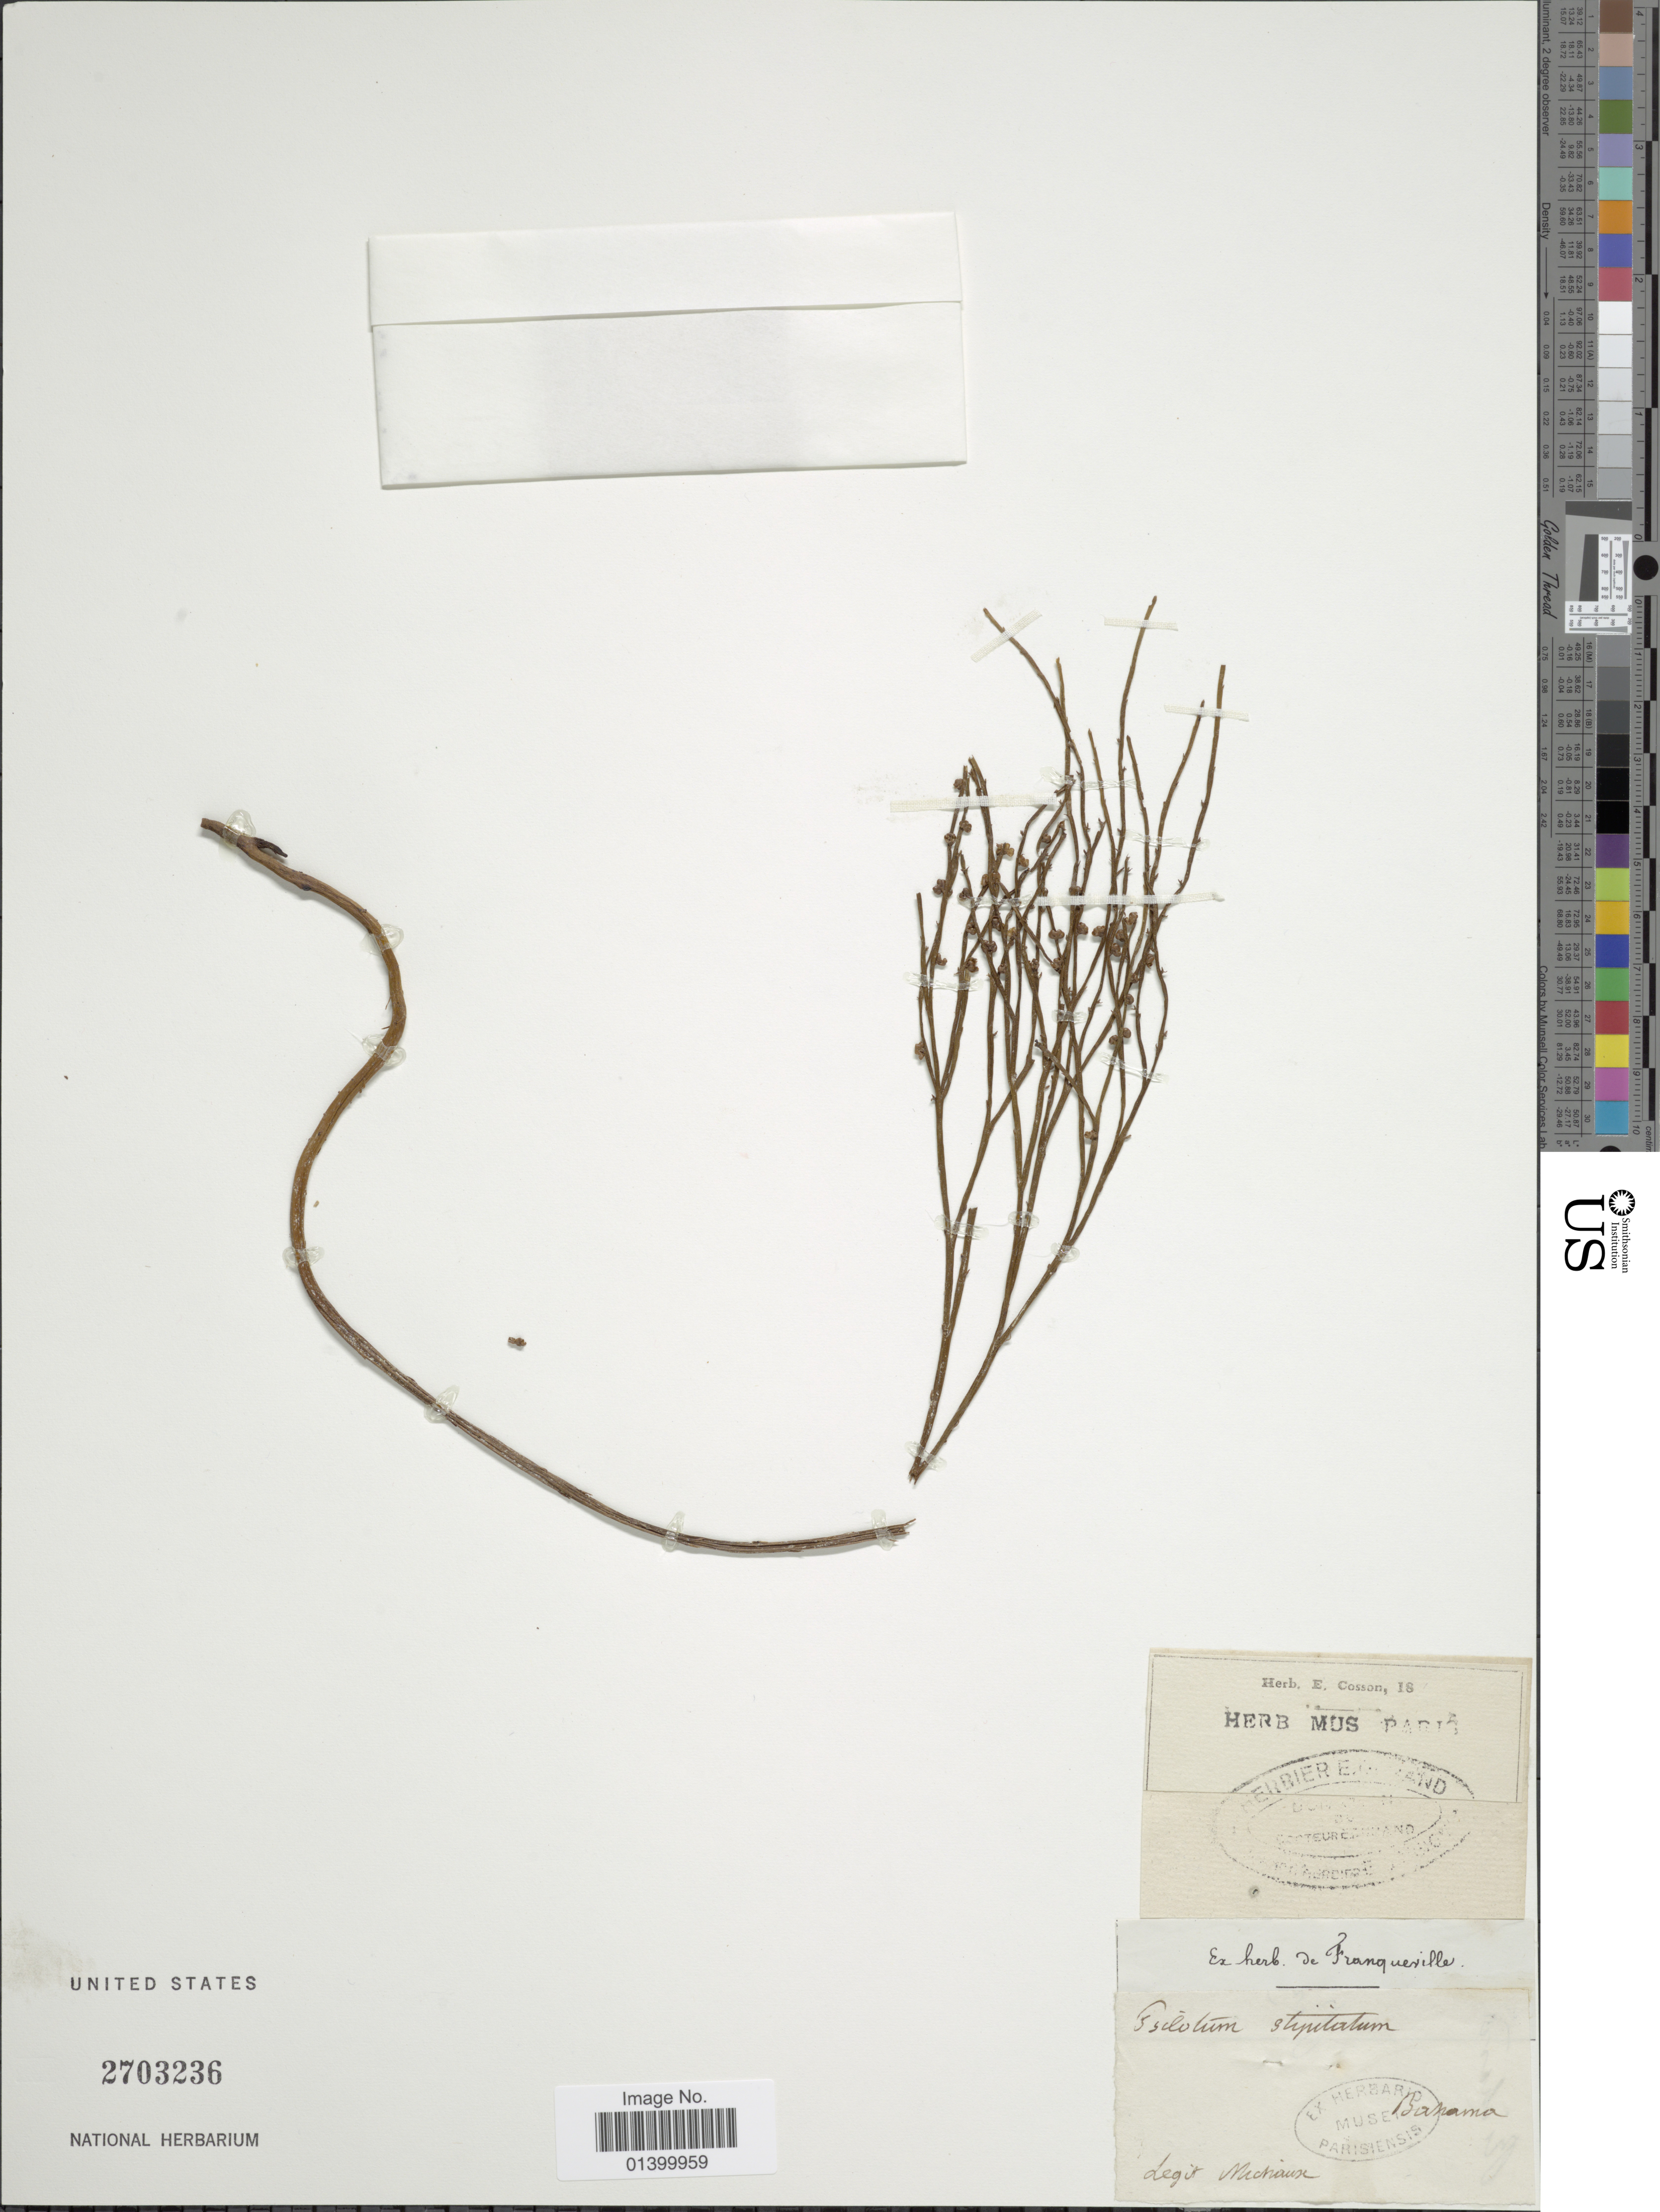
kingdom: Plantae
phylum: Tracheophyta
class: Polypodiopsida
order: Psilotales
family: Psilotaceae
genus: Psilotum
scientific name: Psilotum nudum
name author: (L.) P. Beauv.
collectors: Michaux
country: Bahamas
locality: Bahama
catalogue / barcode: US 2703236